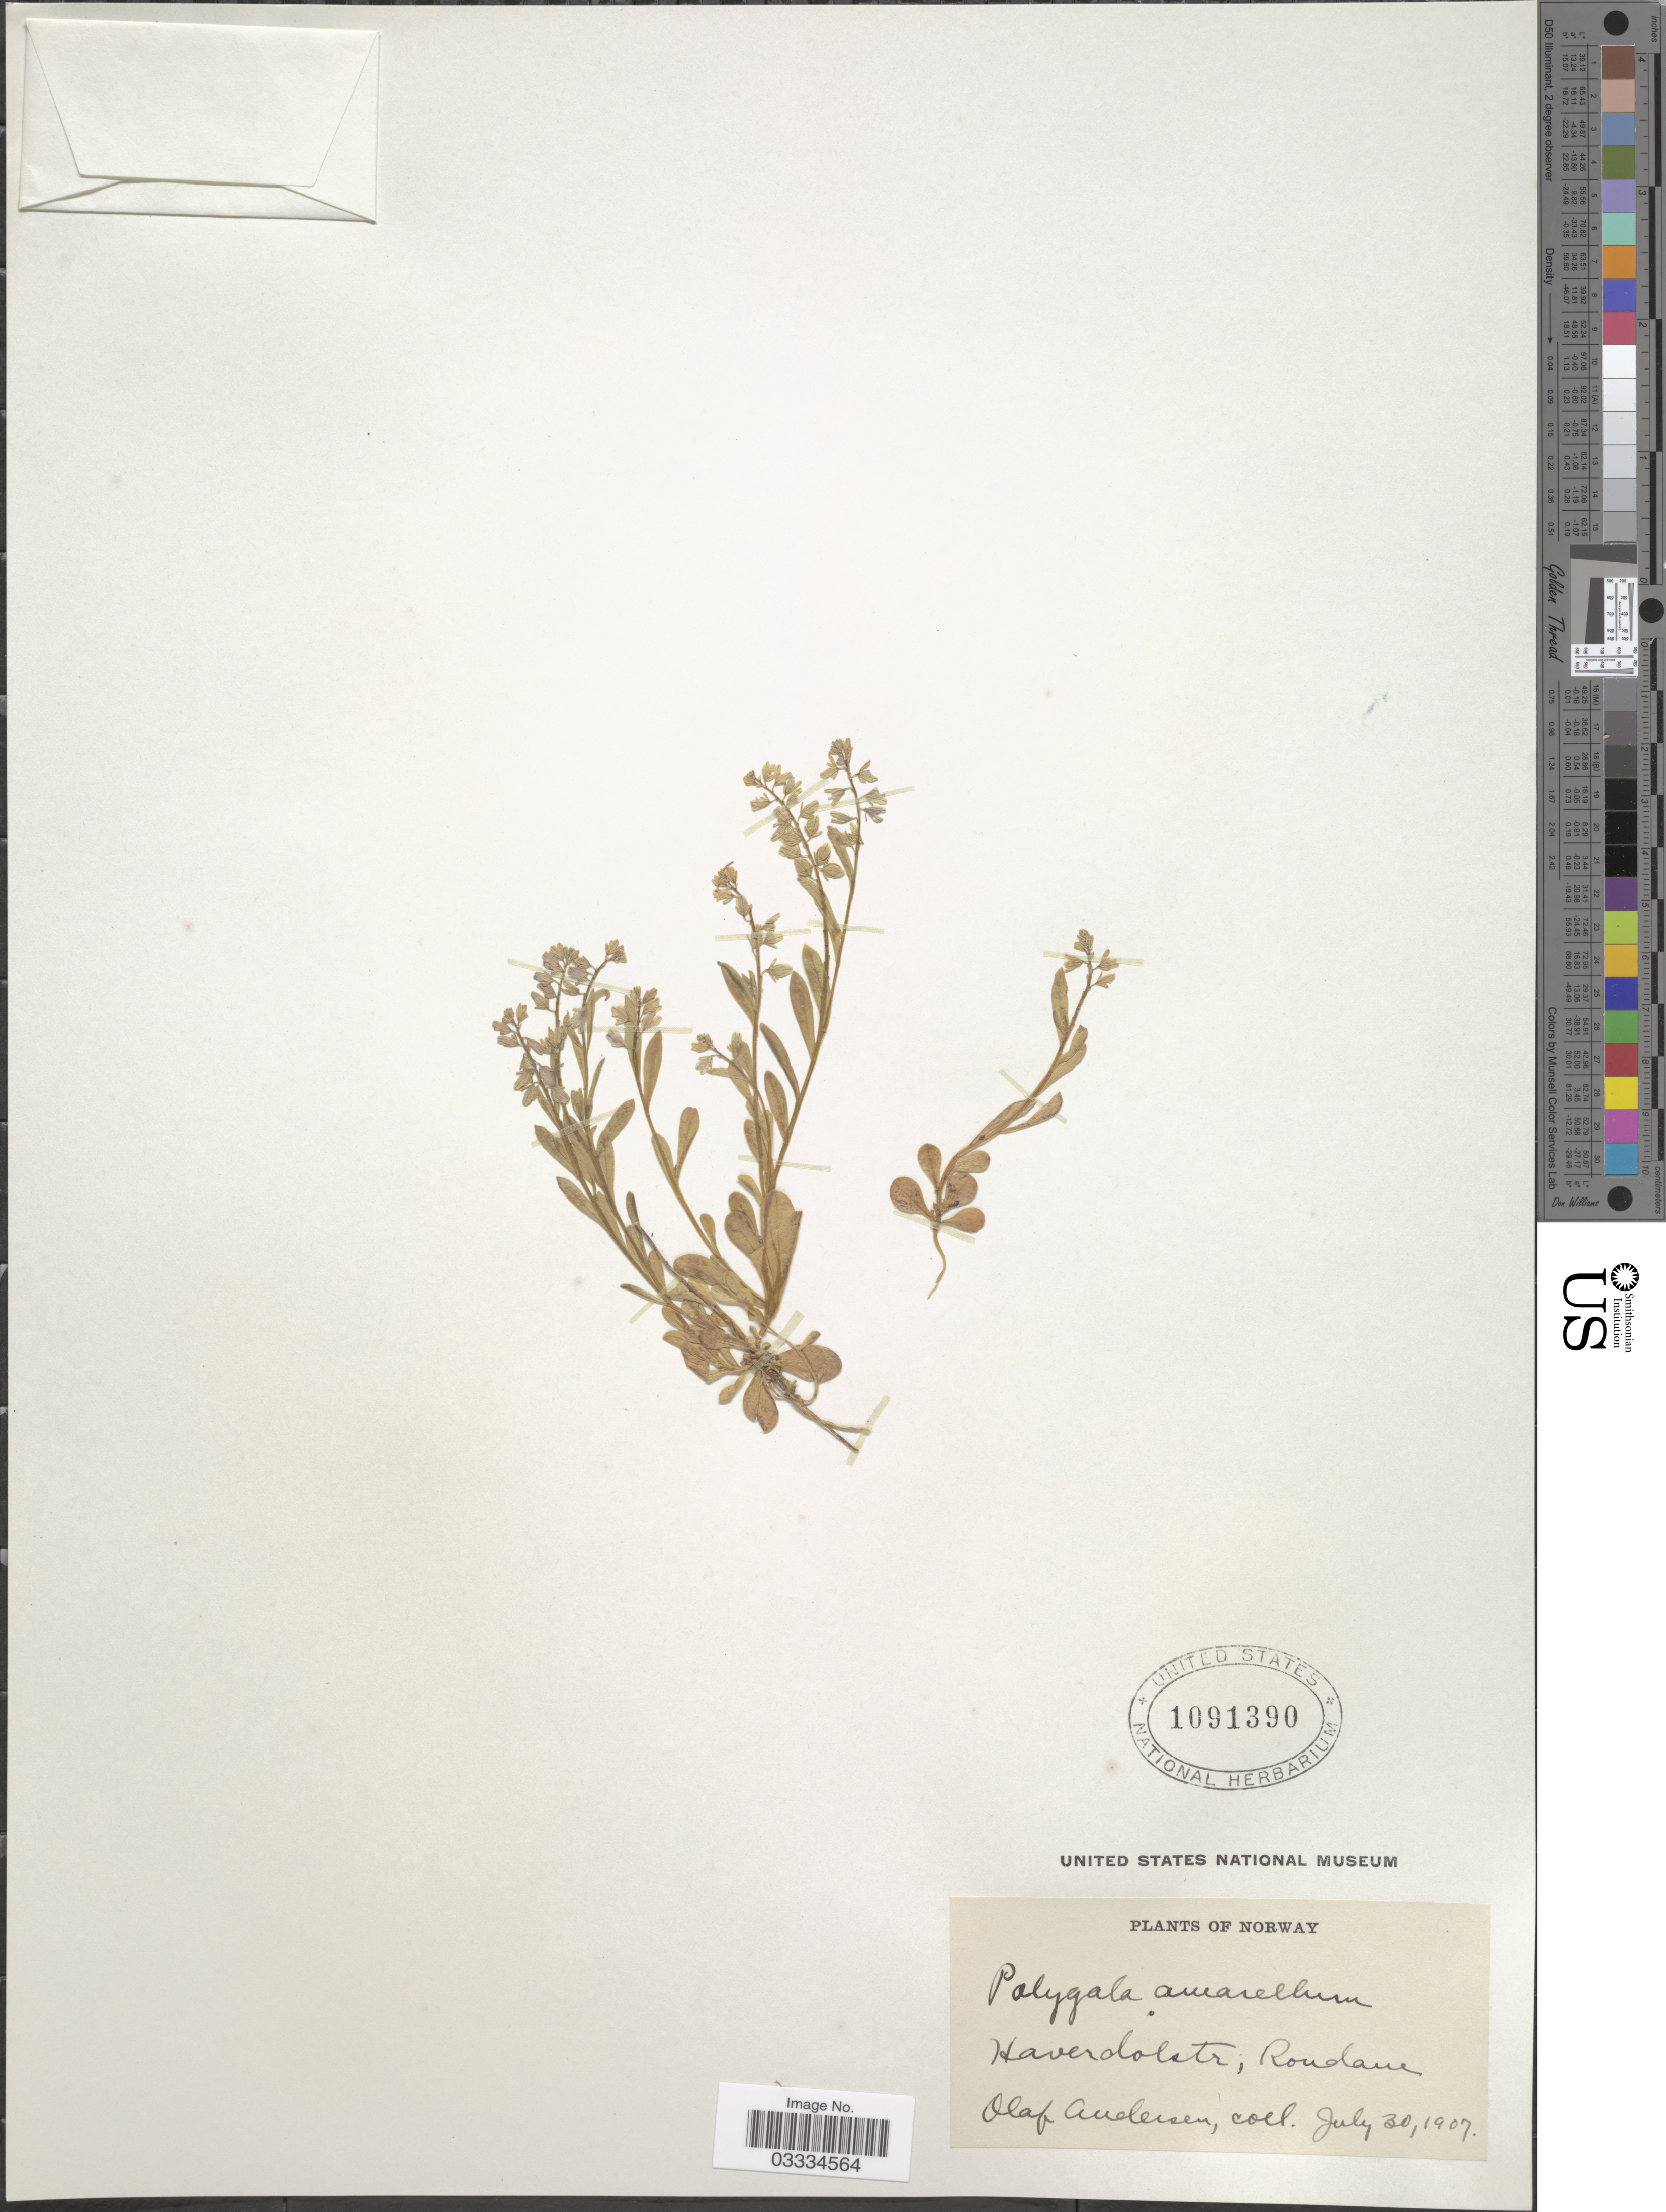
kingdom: Plantae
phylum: Tracheophyta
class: Magnoliopsida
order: Fabales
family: Polygalaceae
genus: Polygala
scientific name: Polygala amarella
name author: Crantz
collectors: O. Andersen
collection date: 1907-07-30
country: Norway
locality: Haverdolstr; Rondane.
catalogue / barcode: US 1091390